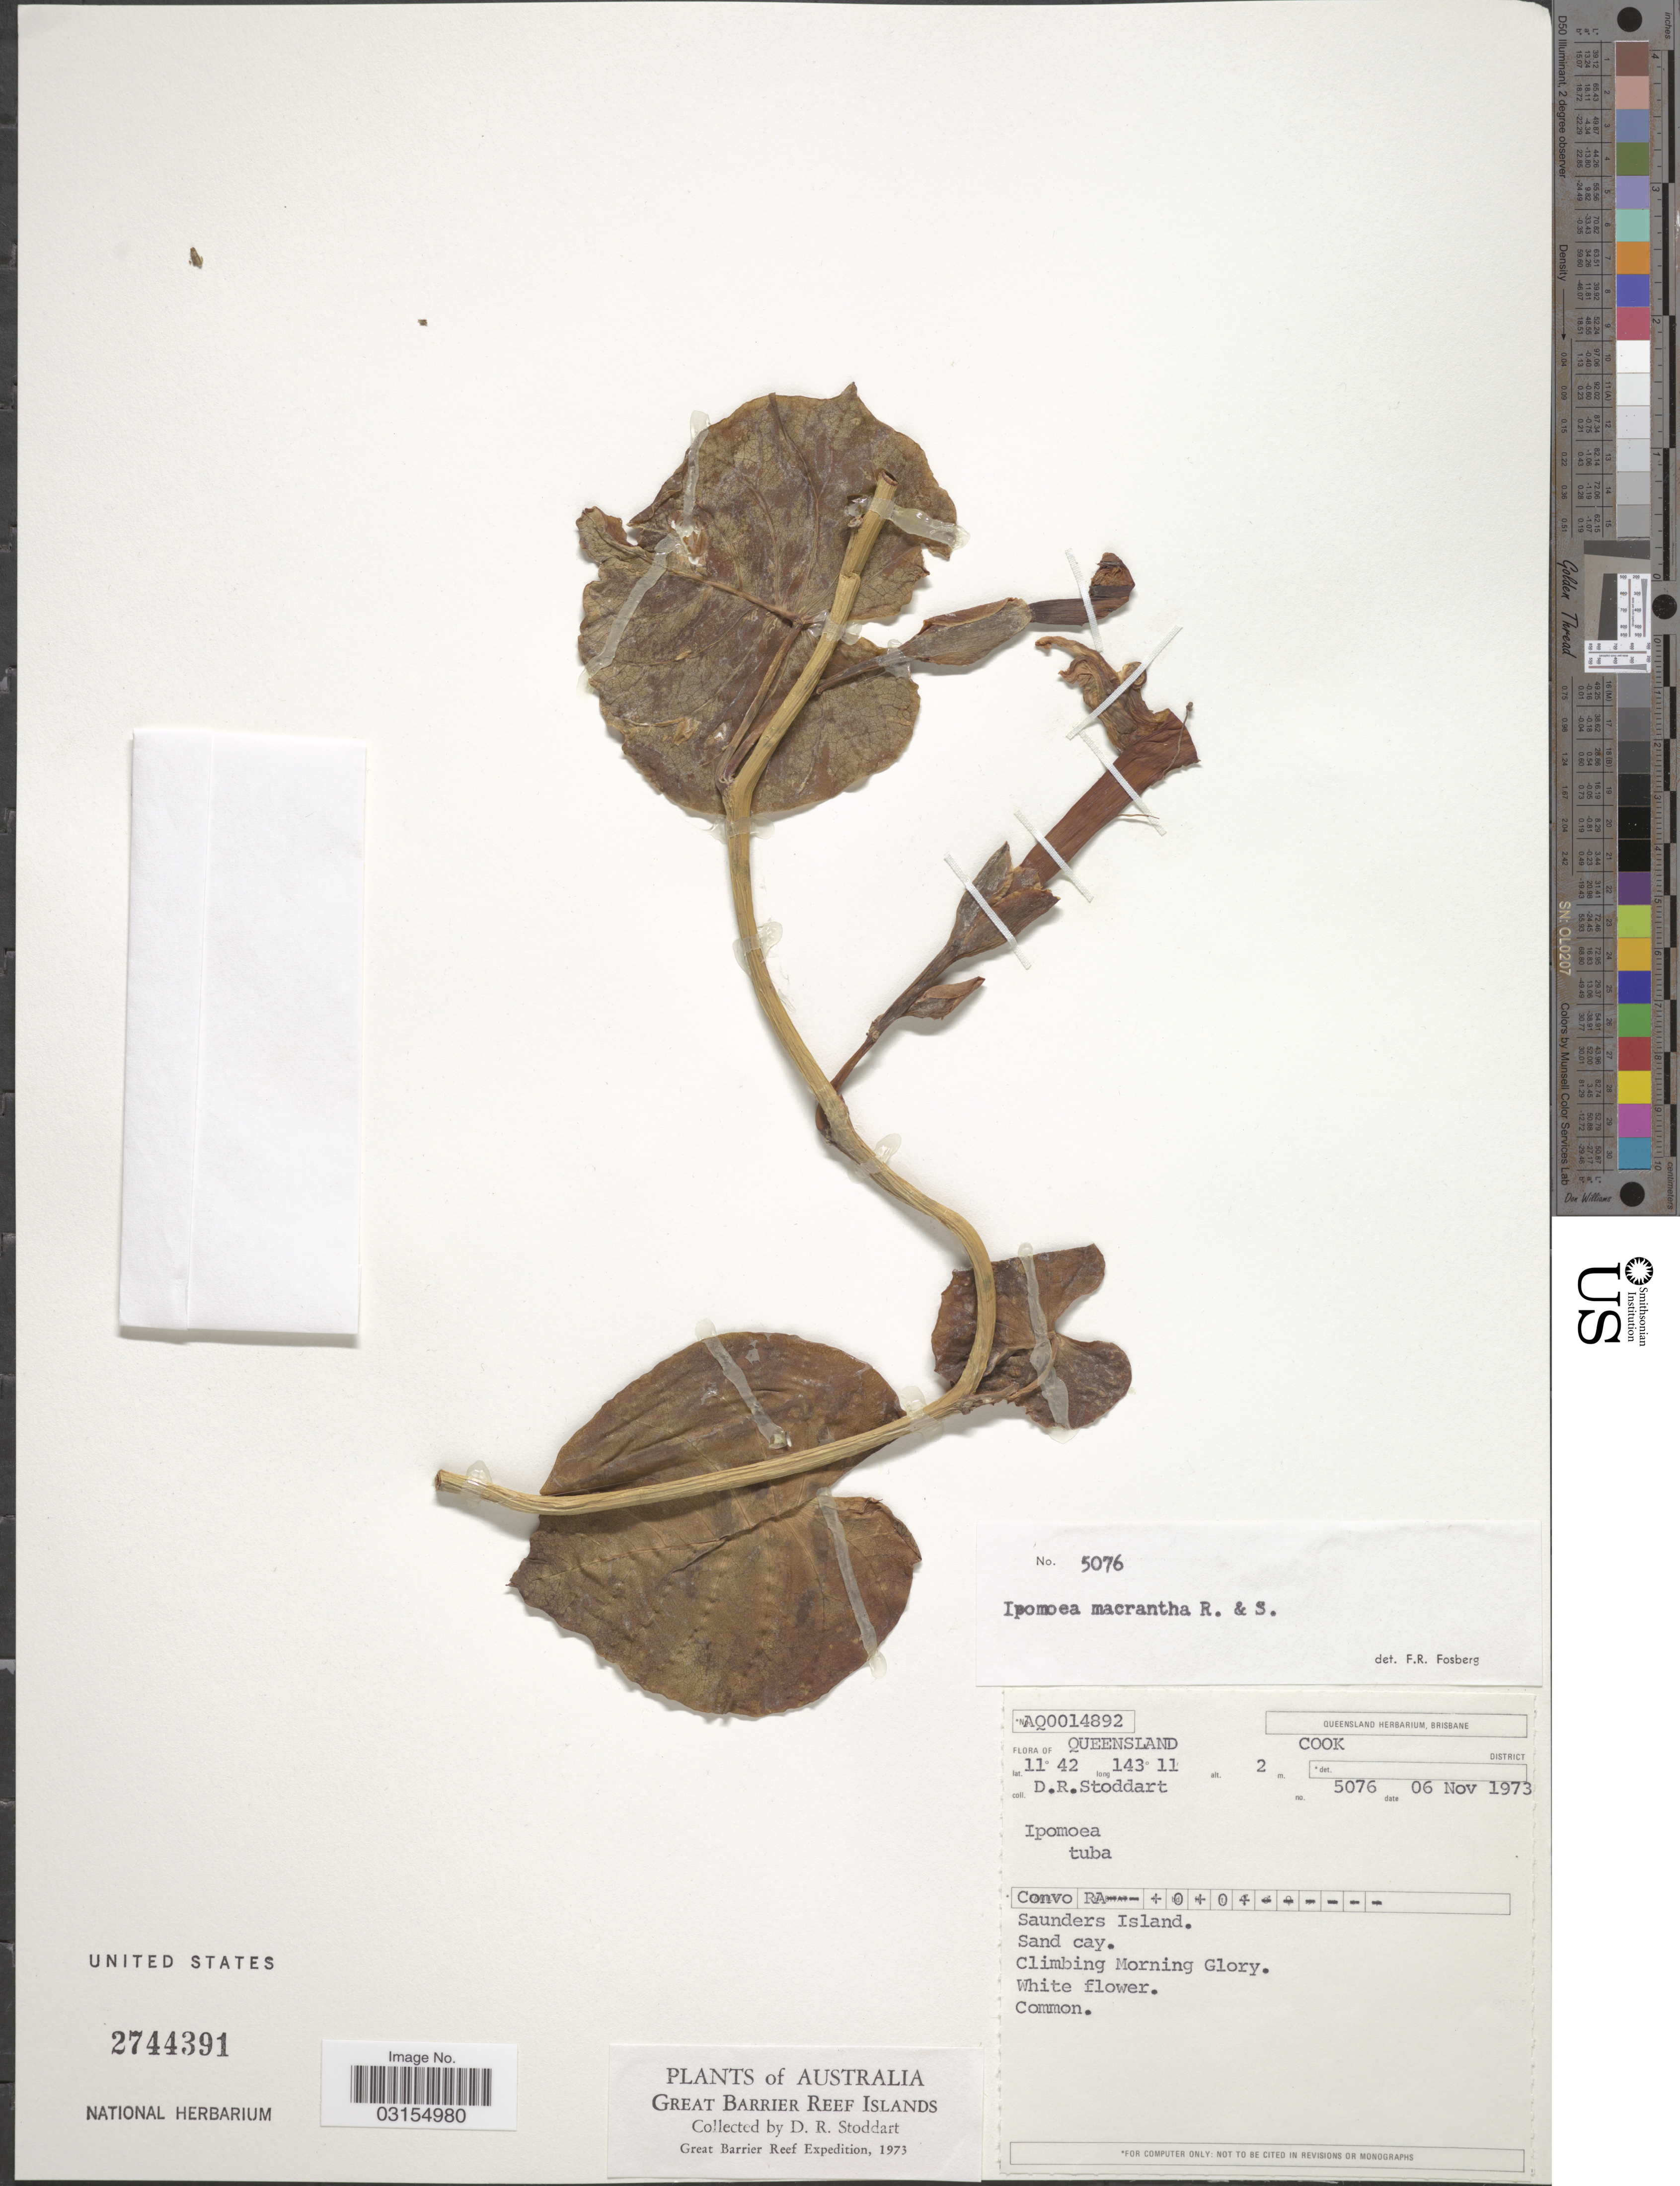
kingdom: Plantae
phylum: Tracheophyta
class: Magnoliopsida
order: Solanales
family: Convolvulaceae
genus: Ipomoea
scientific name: Ipomoea violacea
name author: L.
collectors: D. R. Stoddart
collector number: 5076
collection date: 1973-11-06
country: Australia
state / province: Queensland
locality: Great Barrier Reef Islands. Cook District, Saunders Island.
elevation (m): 2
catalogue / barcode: US 2744391